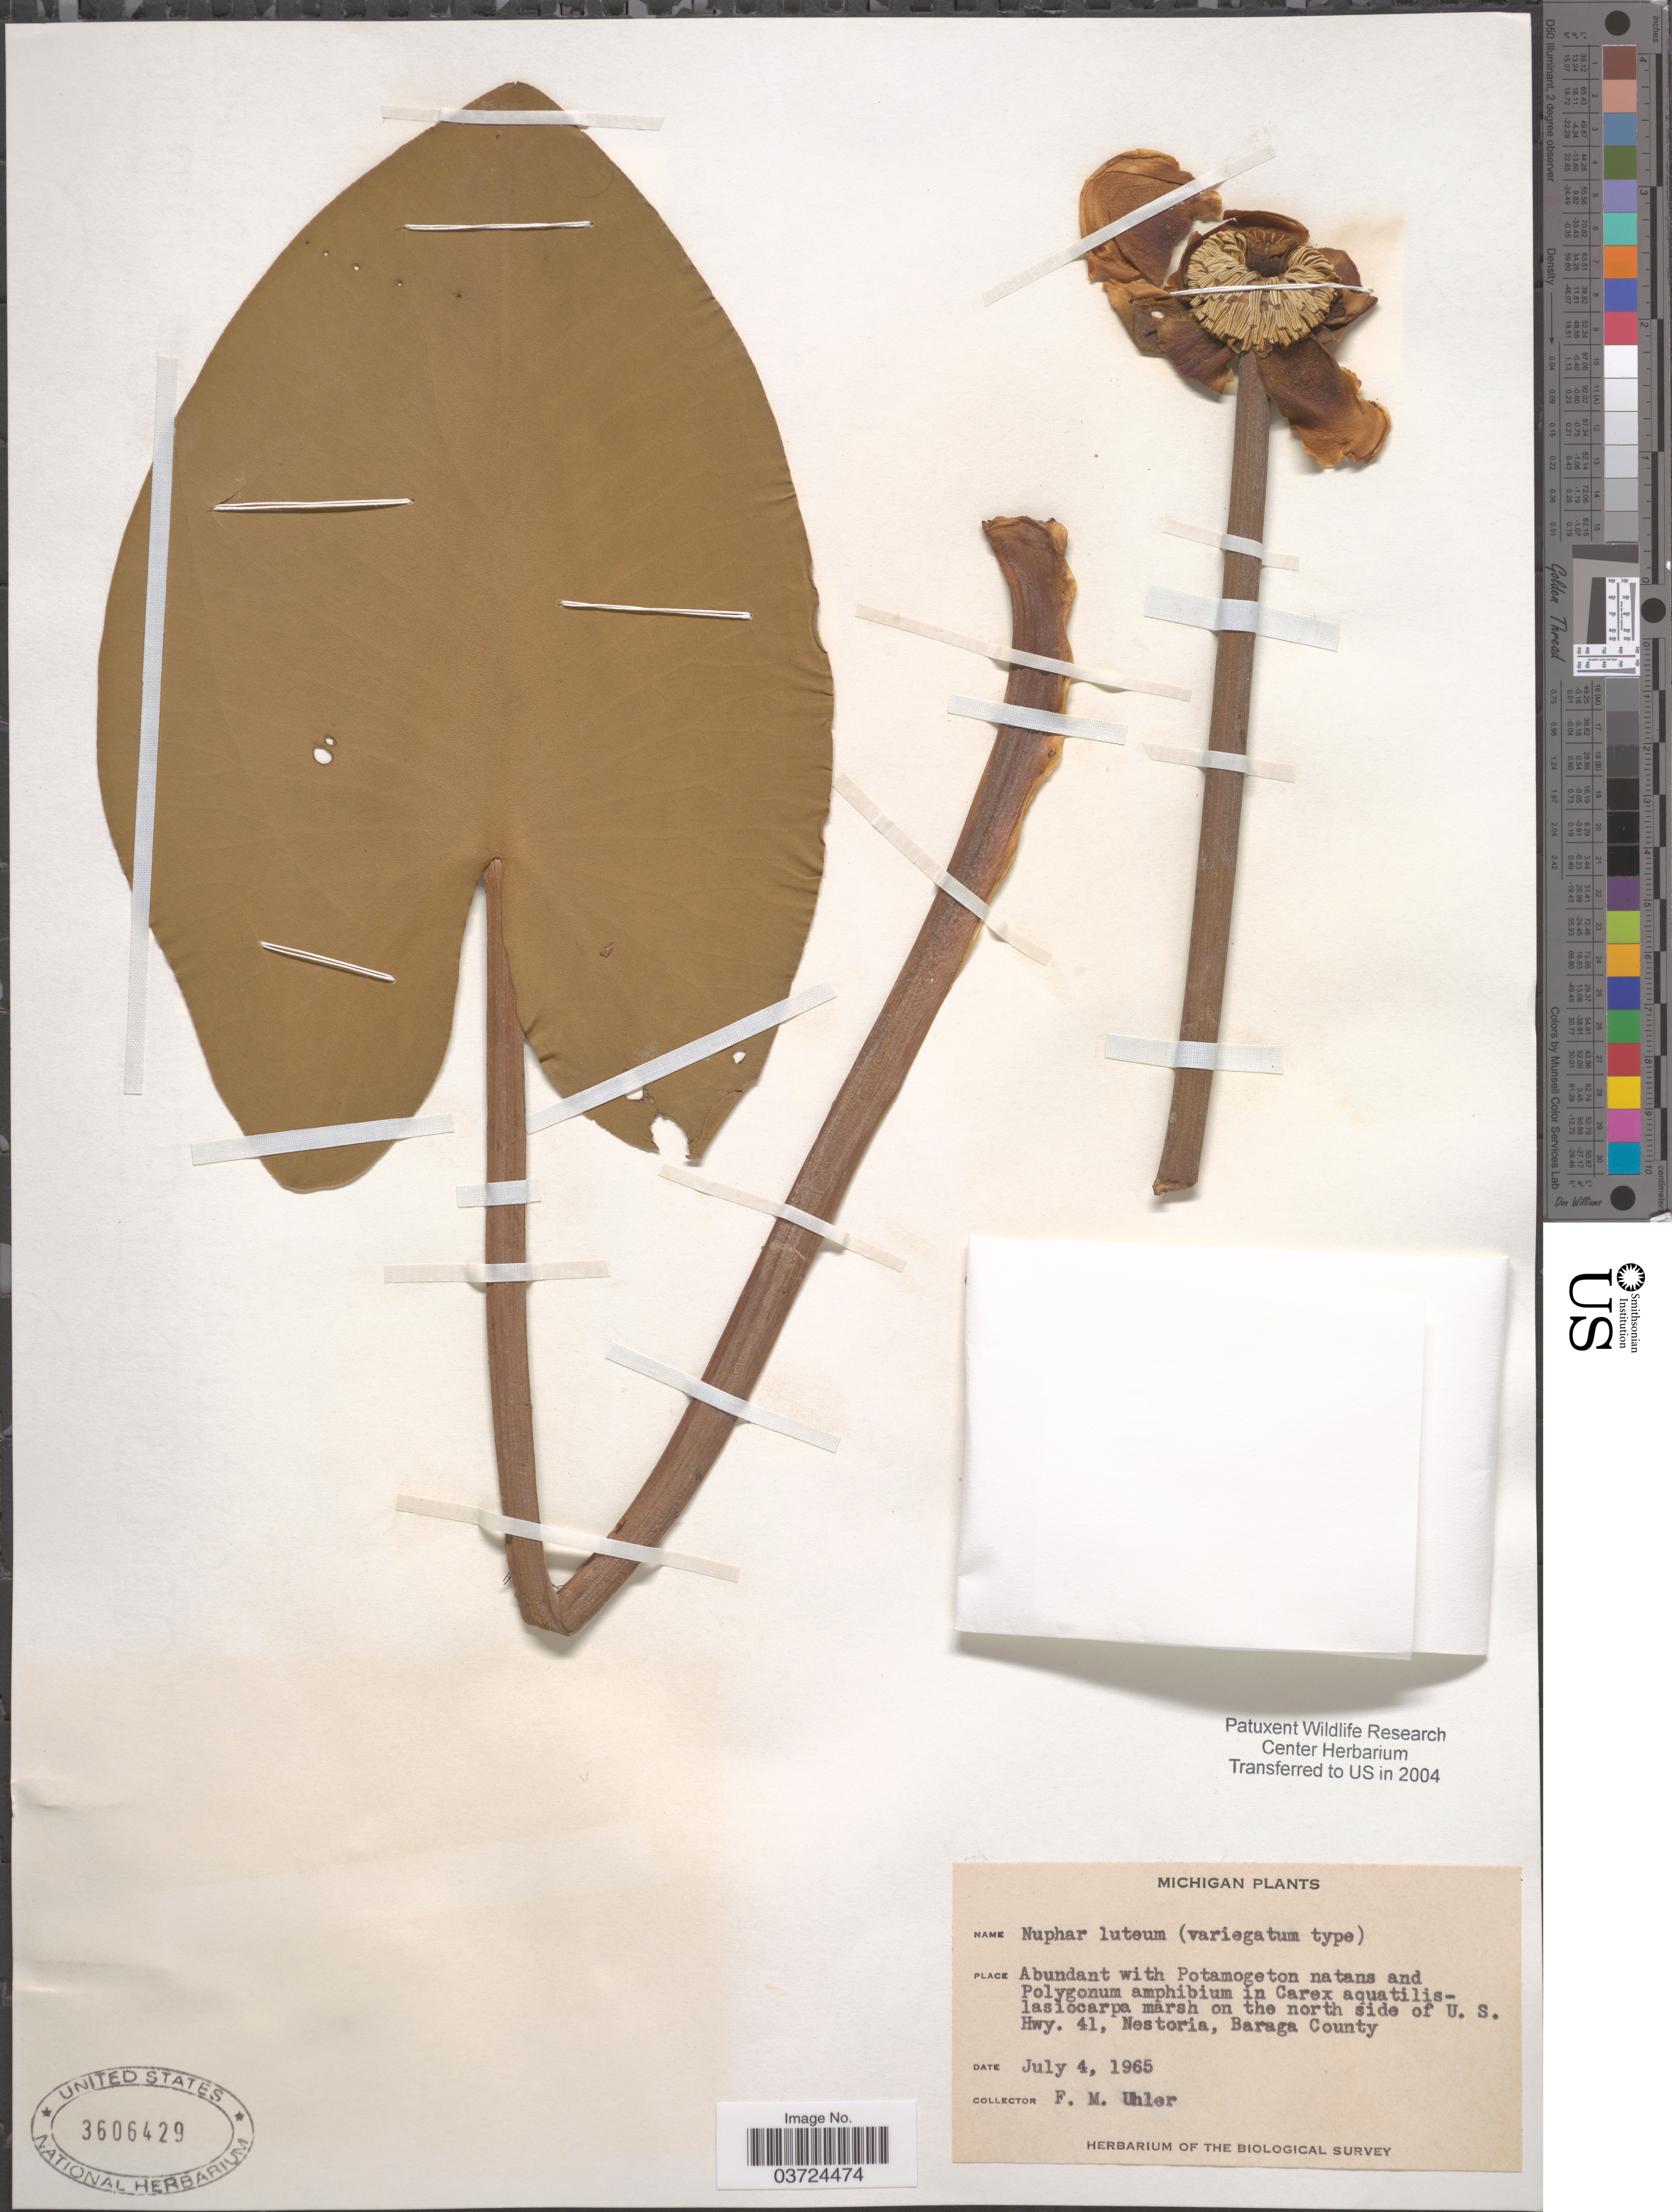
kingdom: Plantae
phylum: Tracheophyta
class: Magnoliopsida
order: Nymphaeales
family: Nymphaeaceae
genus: Nuphar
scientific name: Nuphar lutea subsp. variegata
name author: (Engelm. ex Durand) E.O. Beal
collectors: F. M. Uhler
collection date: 1965-07-04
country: United States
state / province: Michigan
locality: On the north side of U. S. Hwy. 41, Nestoria, Baraga County.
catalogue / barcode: US 3606429